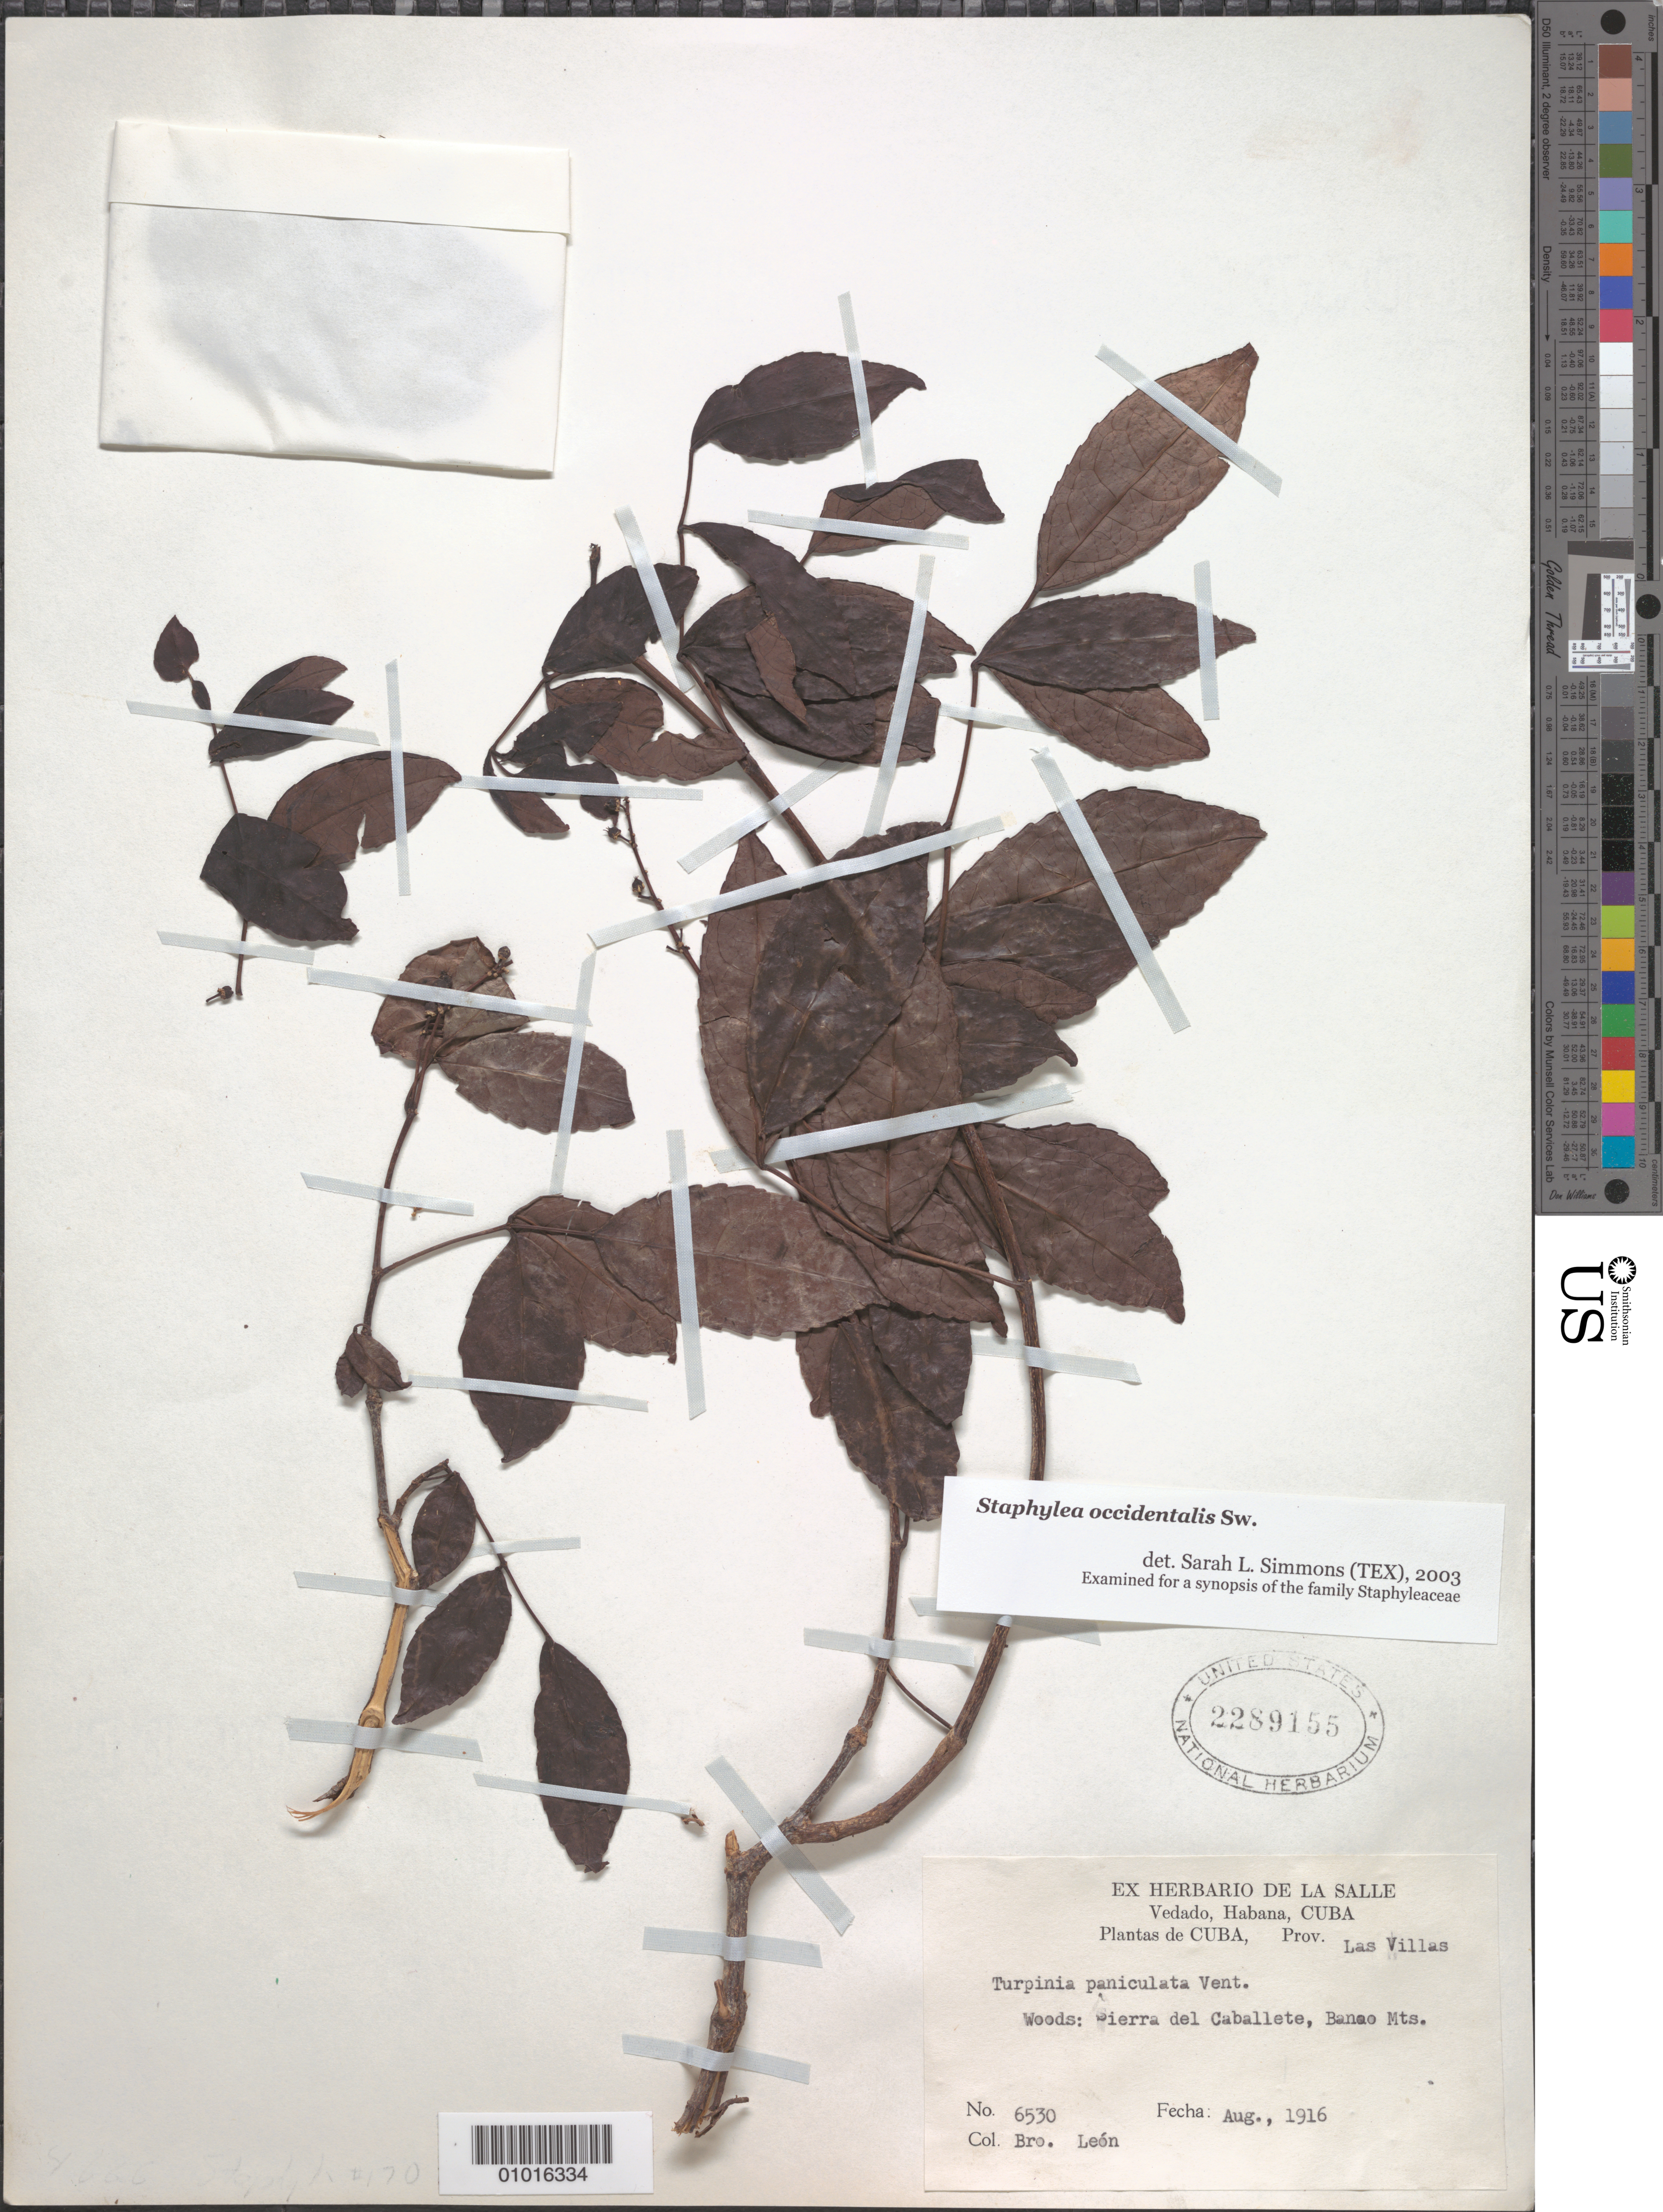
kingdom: Plantae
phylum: Tracheophyta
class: Magnoliopsida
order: Crossosomatales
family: Staphyleaceae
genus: Staphylea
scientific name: Staphylea occidentalis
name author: Sw.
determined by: Simmons, S. L.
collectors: Bro. León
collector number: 6530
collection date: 1916-08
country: Cuba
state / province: Las Villas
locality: Sierra del Caballete, Banao Mts.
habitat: Woods.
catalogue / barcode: US 2289155